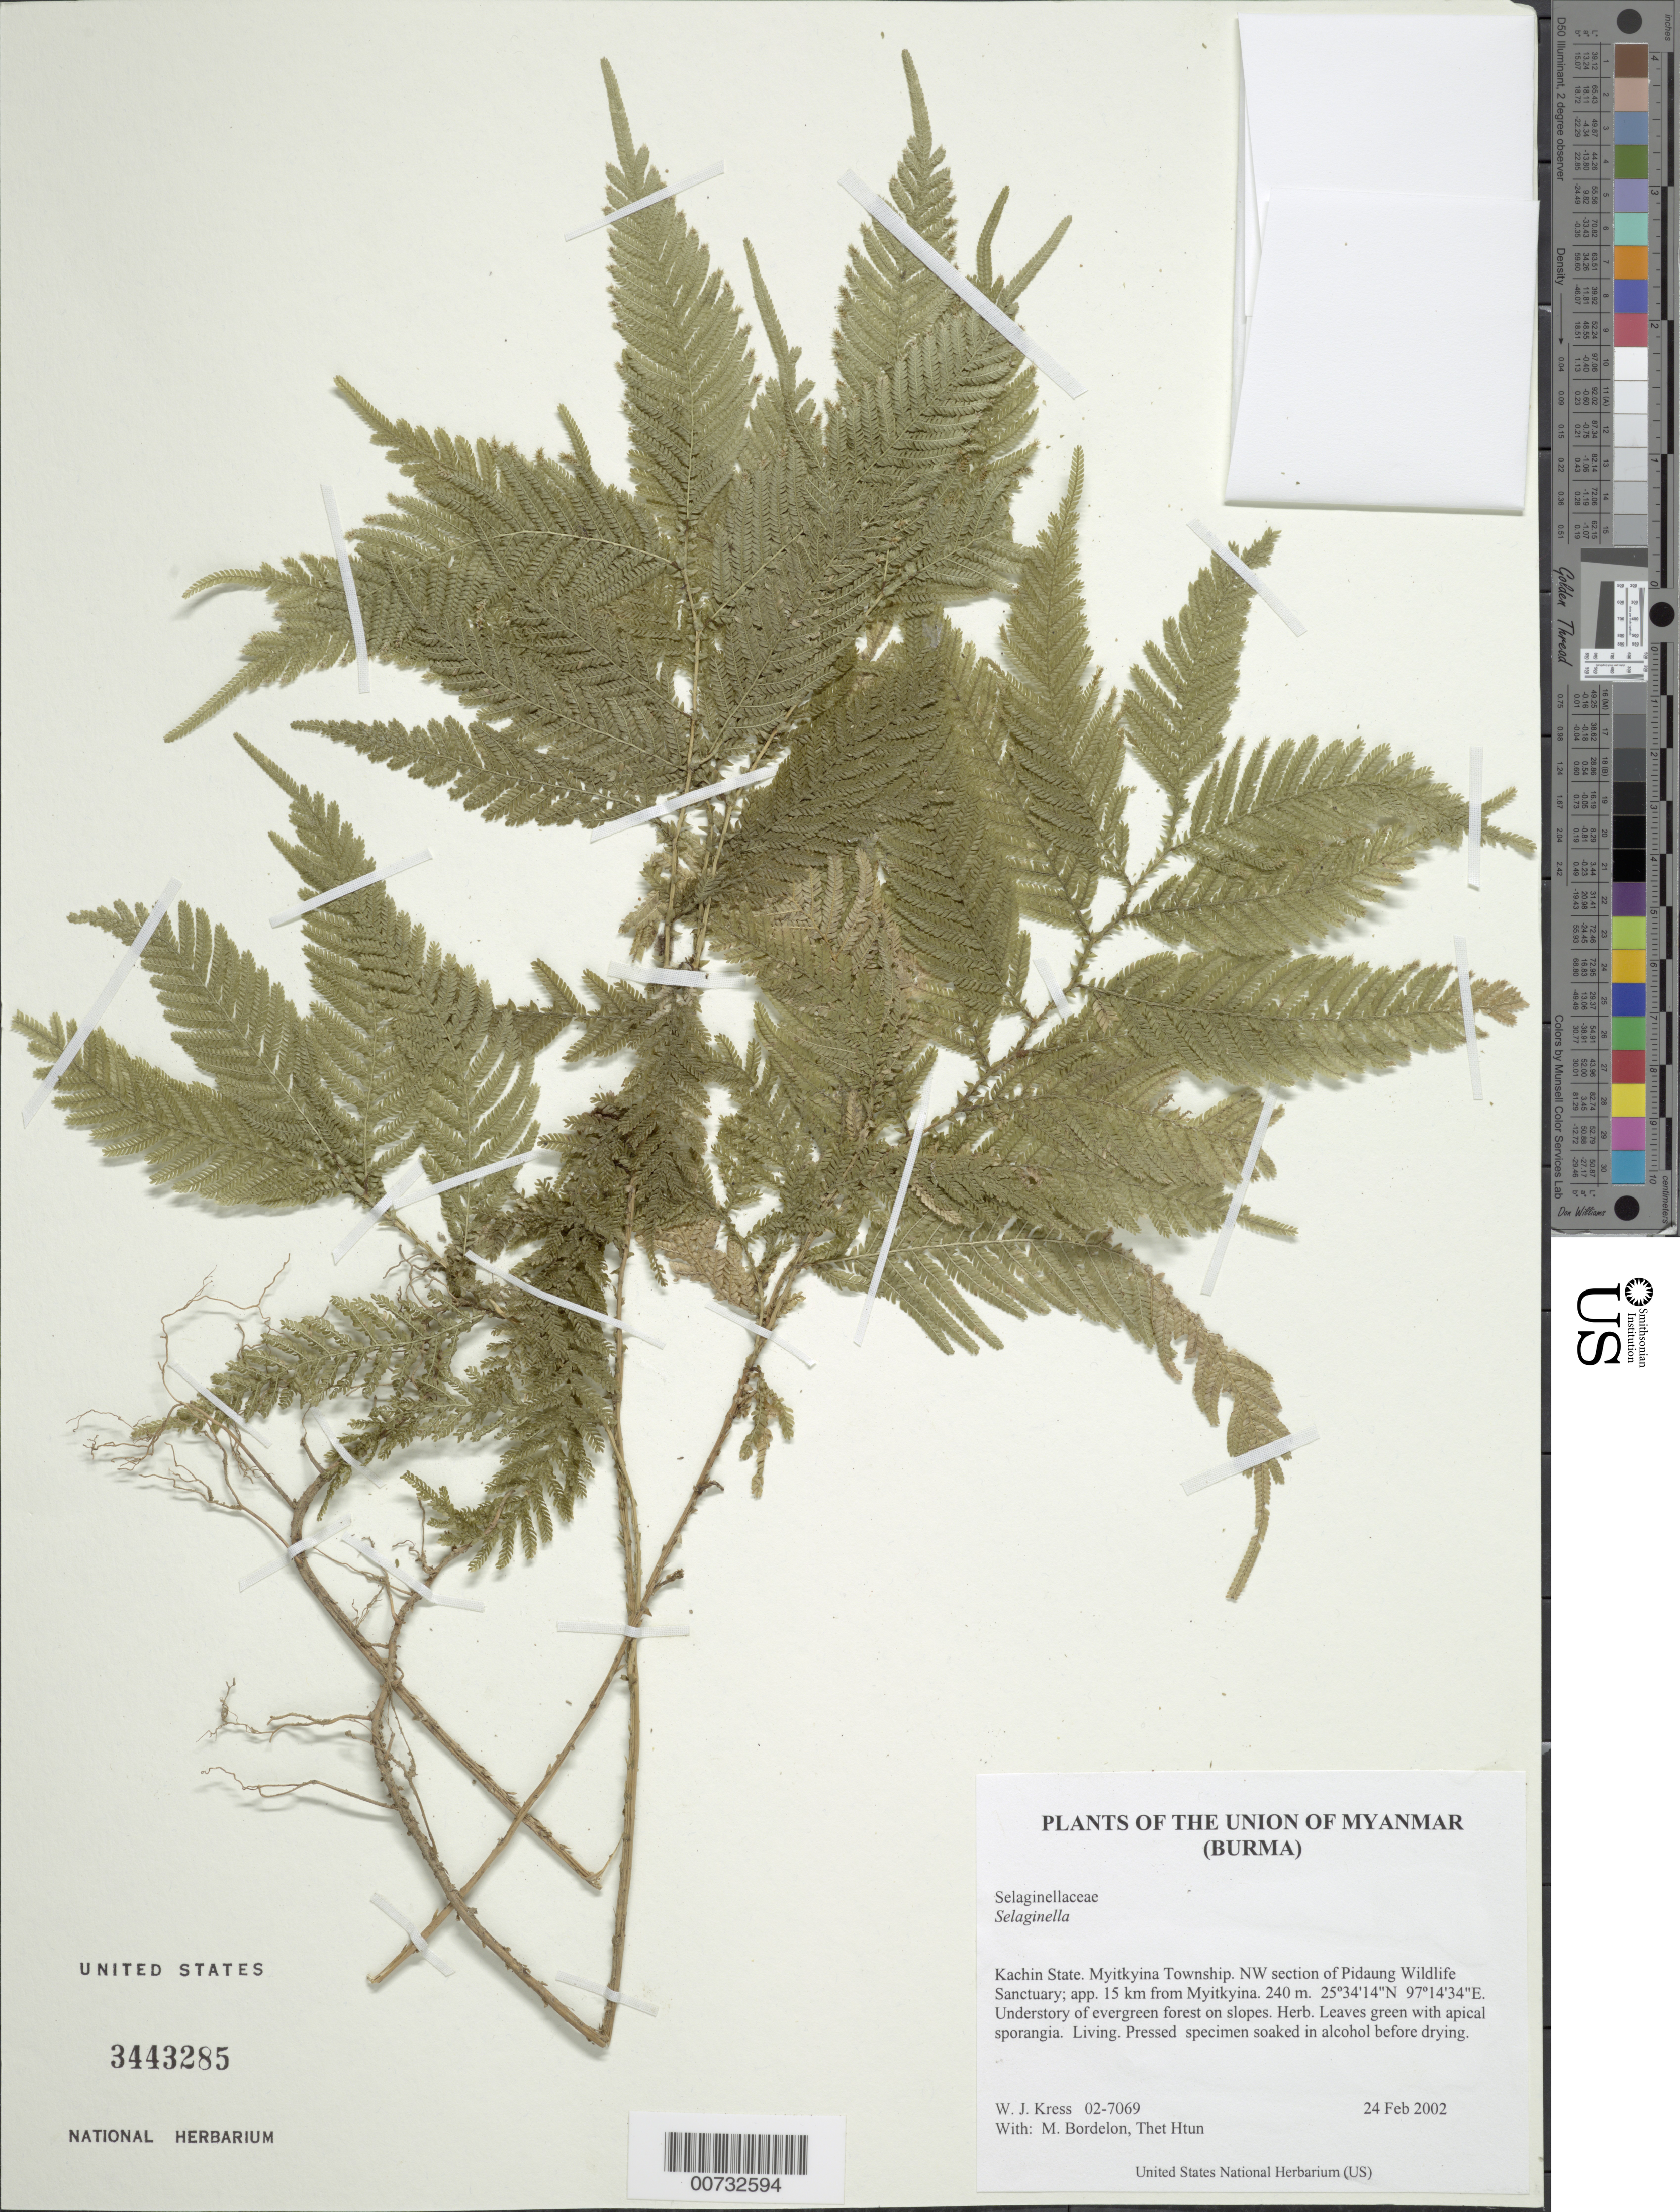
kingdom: Plantae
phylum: Tracheophyta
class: Lycopodiopsida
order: Selaginellales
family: Selaginellaceae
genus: Selaginella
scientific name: Selaginella sp.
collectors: W. J. Kress, Thet Htun, M. Bordelon & Khin Maung Hla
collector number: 02-7069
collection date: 2002-02-24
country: Myanmar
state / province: Kachin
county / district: Myitkyina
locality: NW section of Pidaung Wildlife Sanctuary; app. 15 km from Myitkyina.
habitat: Understory of evergreen forest on slopes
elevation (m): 240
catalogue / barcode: US 3443285